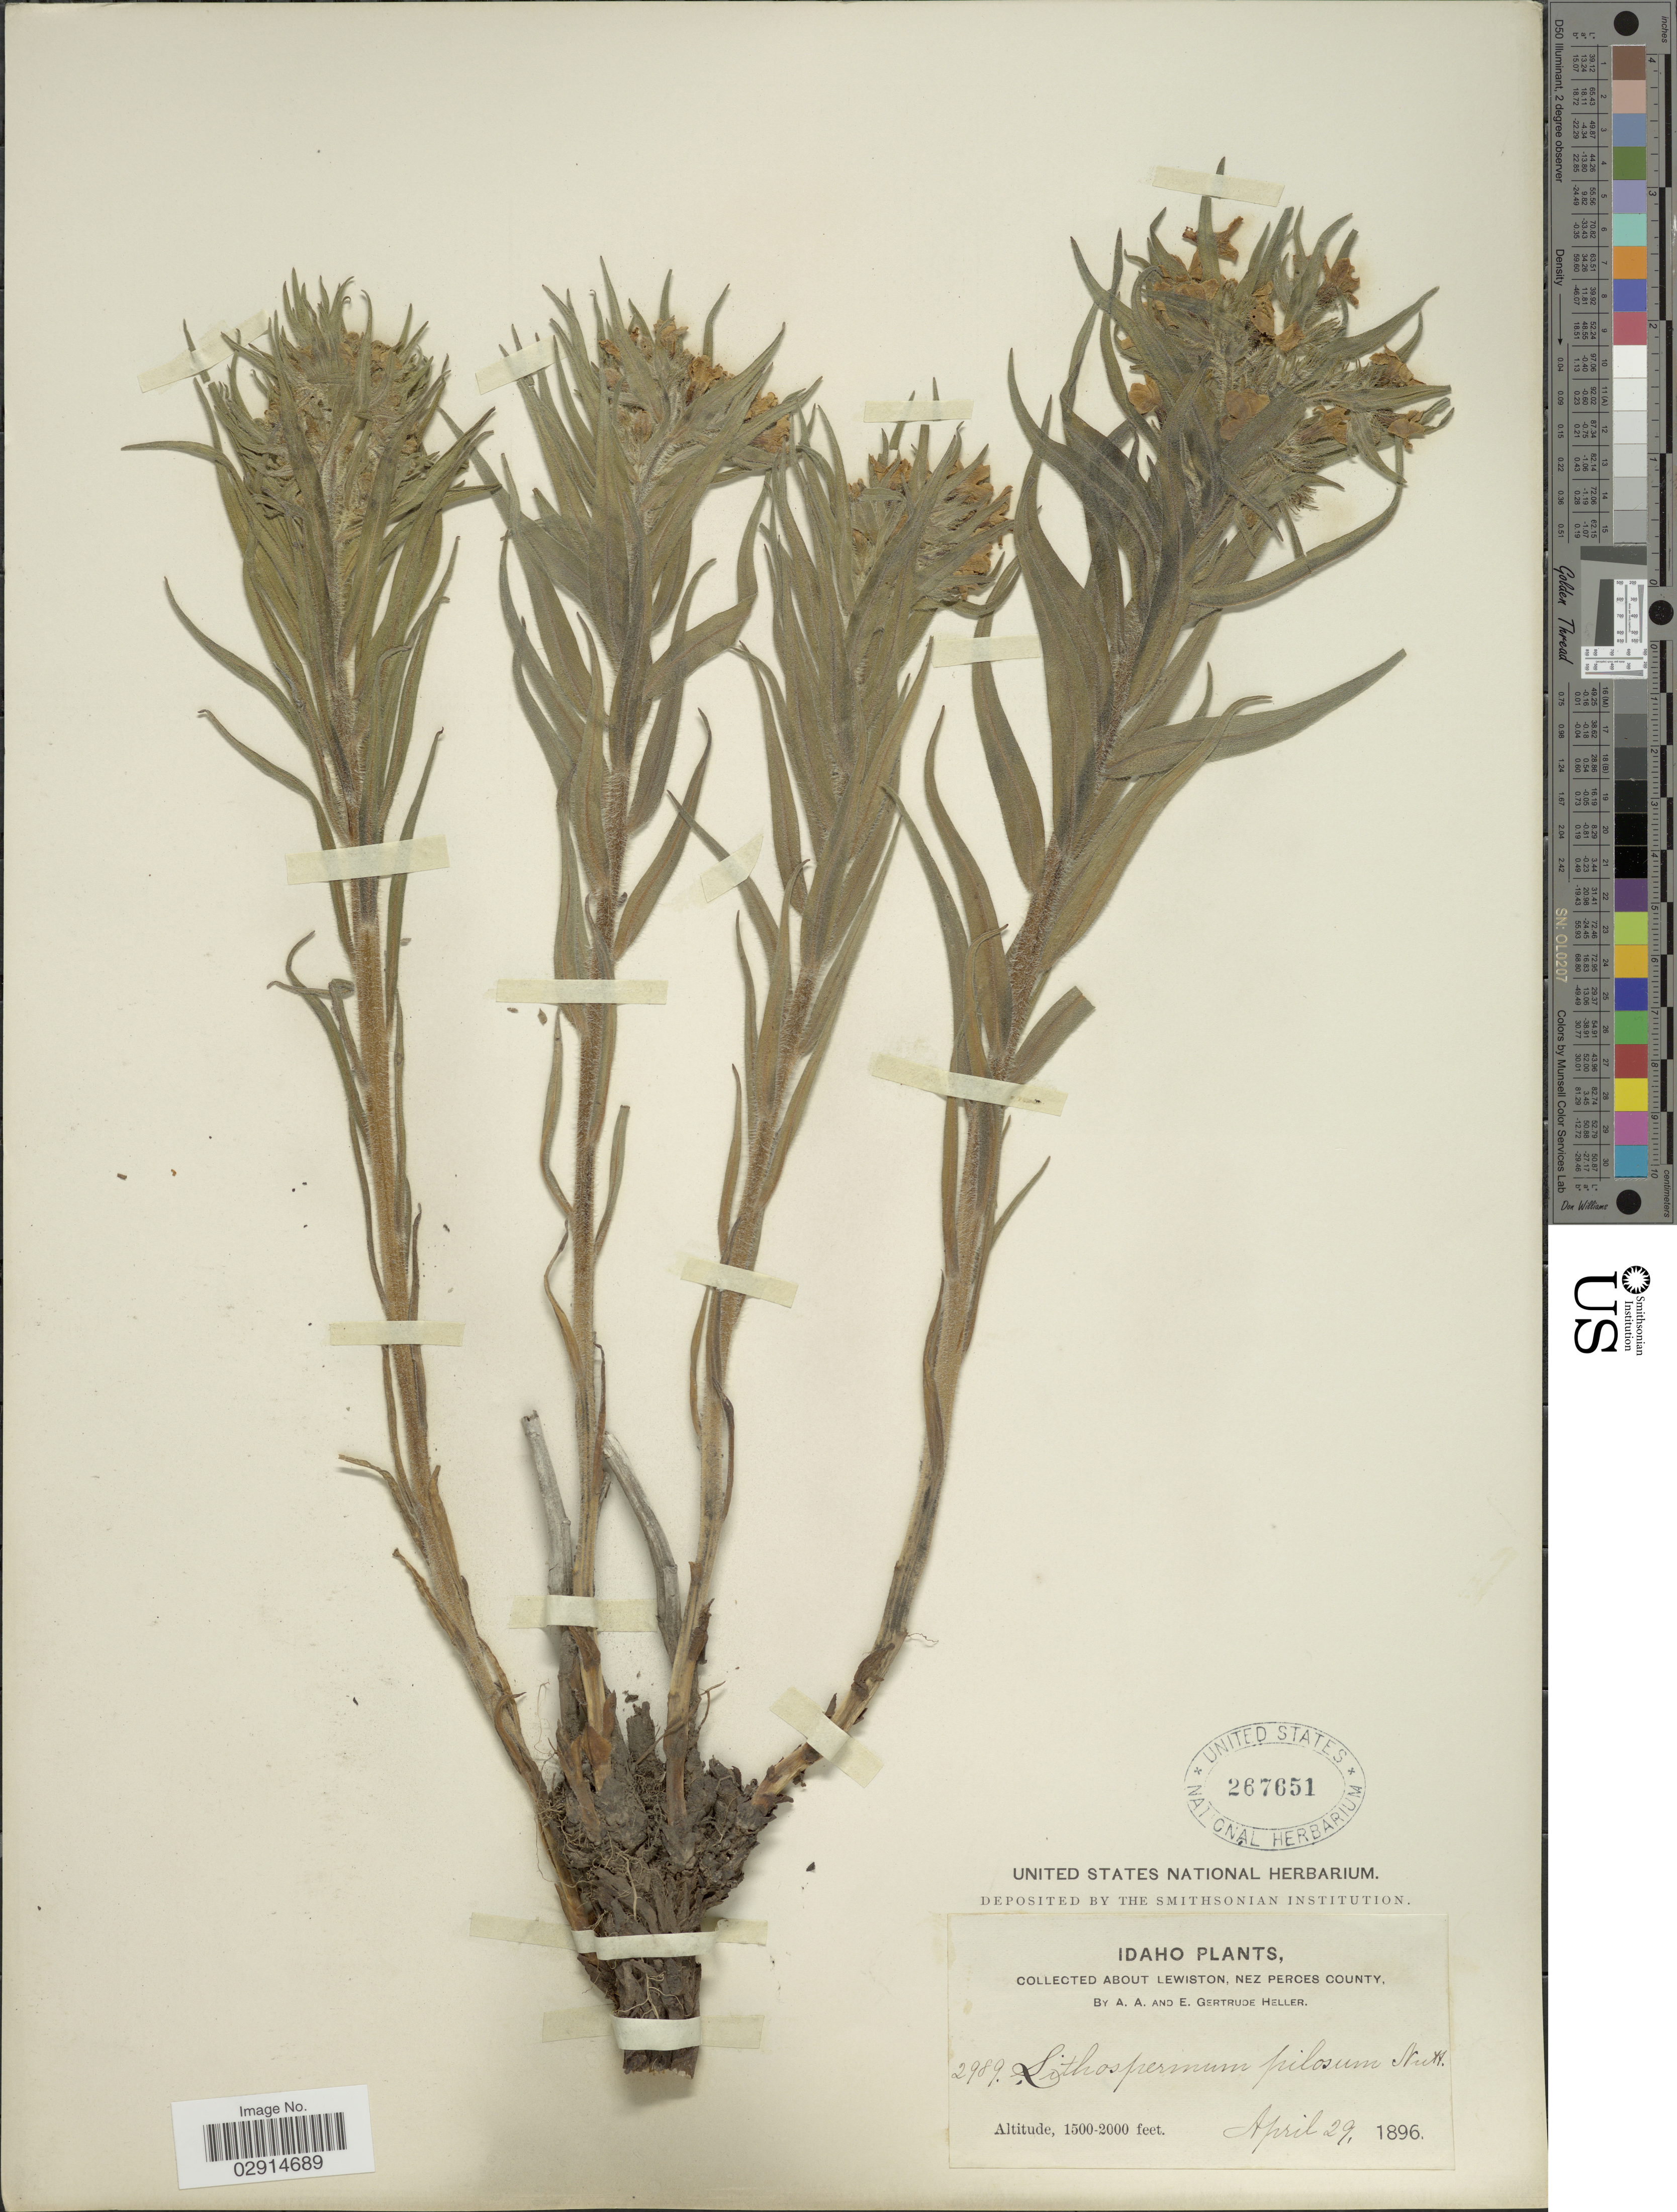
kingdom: Plantae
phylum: Tracheophyta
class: Magnoliopsida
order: Boraginales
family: Boraginaceae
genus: Lithospermum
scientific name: Lithospermum ruderale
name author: Douglas ex Lehm.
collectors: A. A. Heller & E. Gertrude Heller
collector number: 2989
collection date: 1896-04-29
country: United States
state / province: Idaho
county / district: Nez Perce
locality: About Lewiston.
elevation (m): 457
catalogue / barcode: US 267651